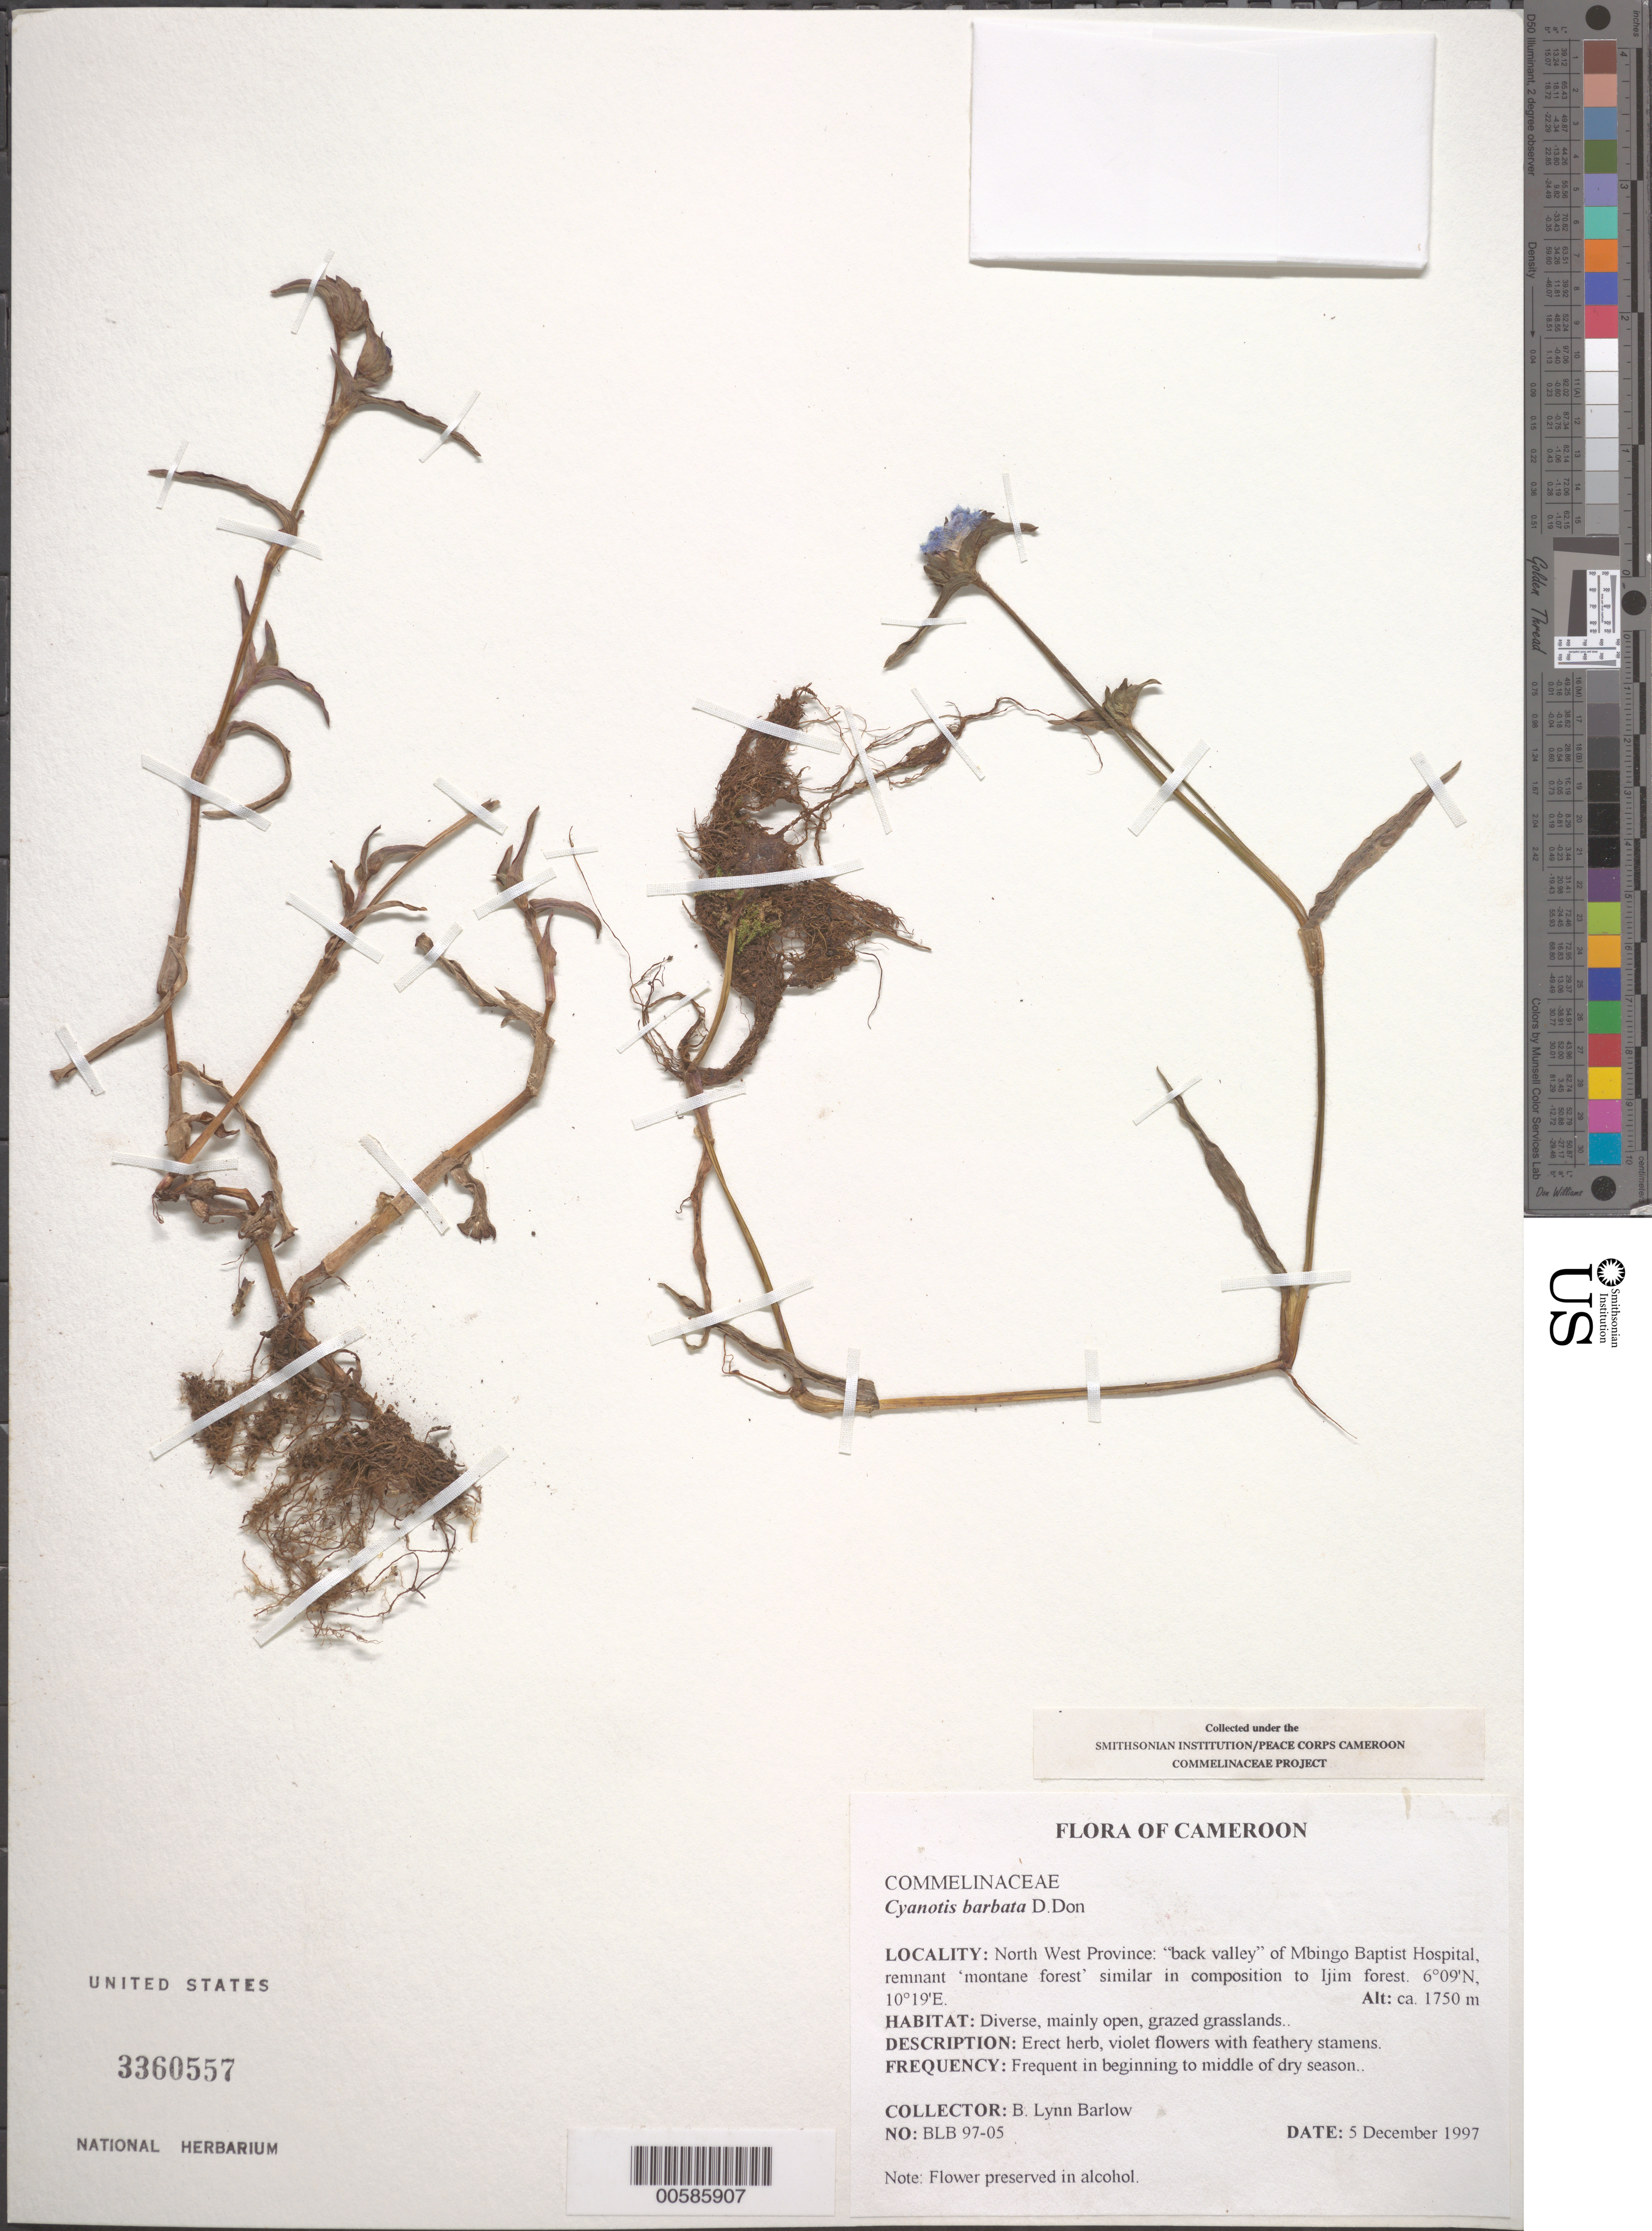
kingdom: Plantae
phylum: Tracheophyta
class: Liliopsida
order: Commelinales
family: Commelinaceae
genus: Cyanotis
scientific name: Cyanotis barbata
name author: D. Don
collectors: Lynn Barlow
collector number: BLB 97-05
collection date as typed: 05 Dec 1997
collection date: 1997-12-05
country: Cameroon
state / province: Nord-ouest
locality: Mbingo baptist hospital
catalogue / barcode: US 3360557